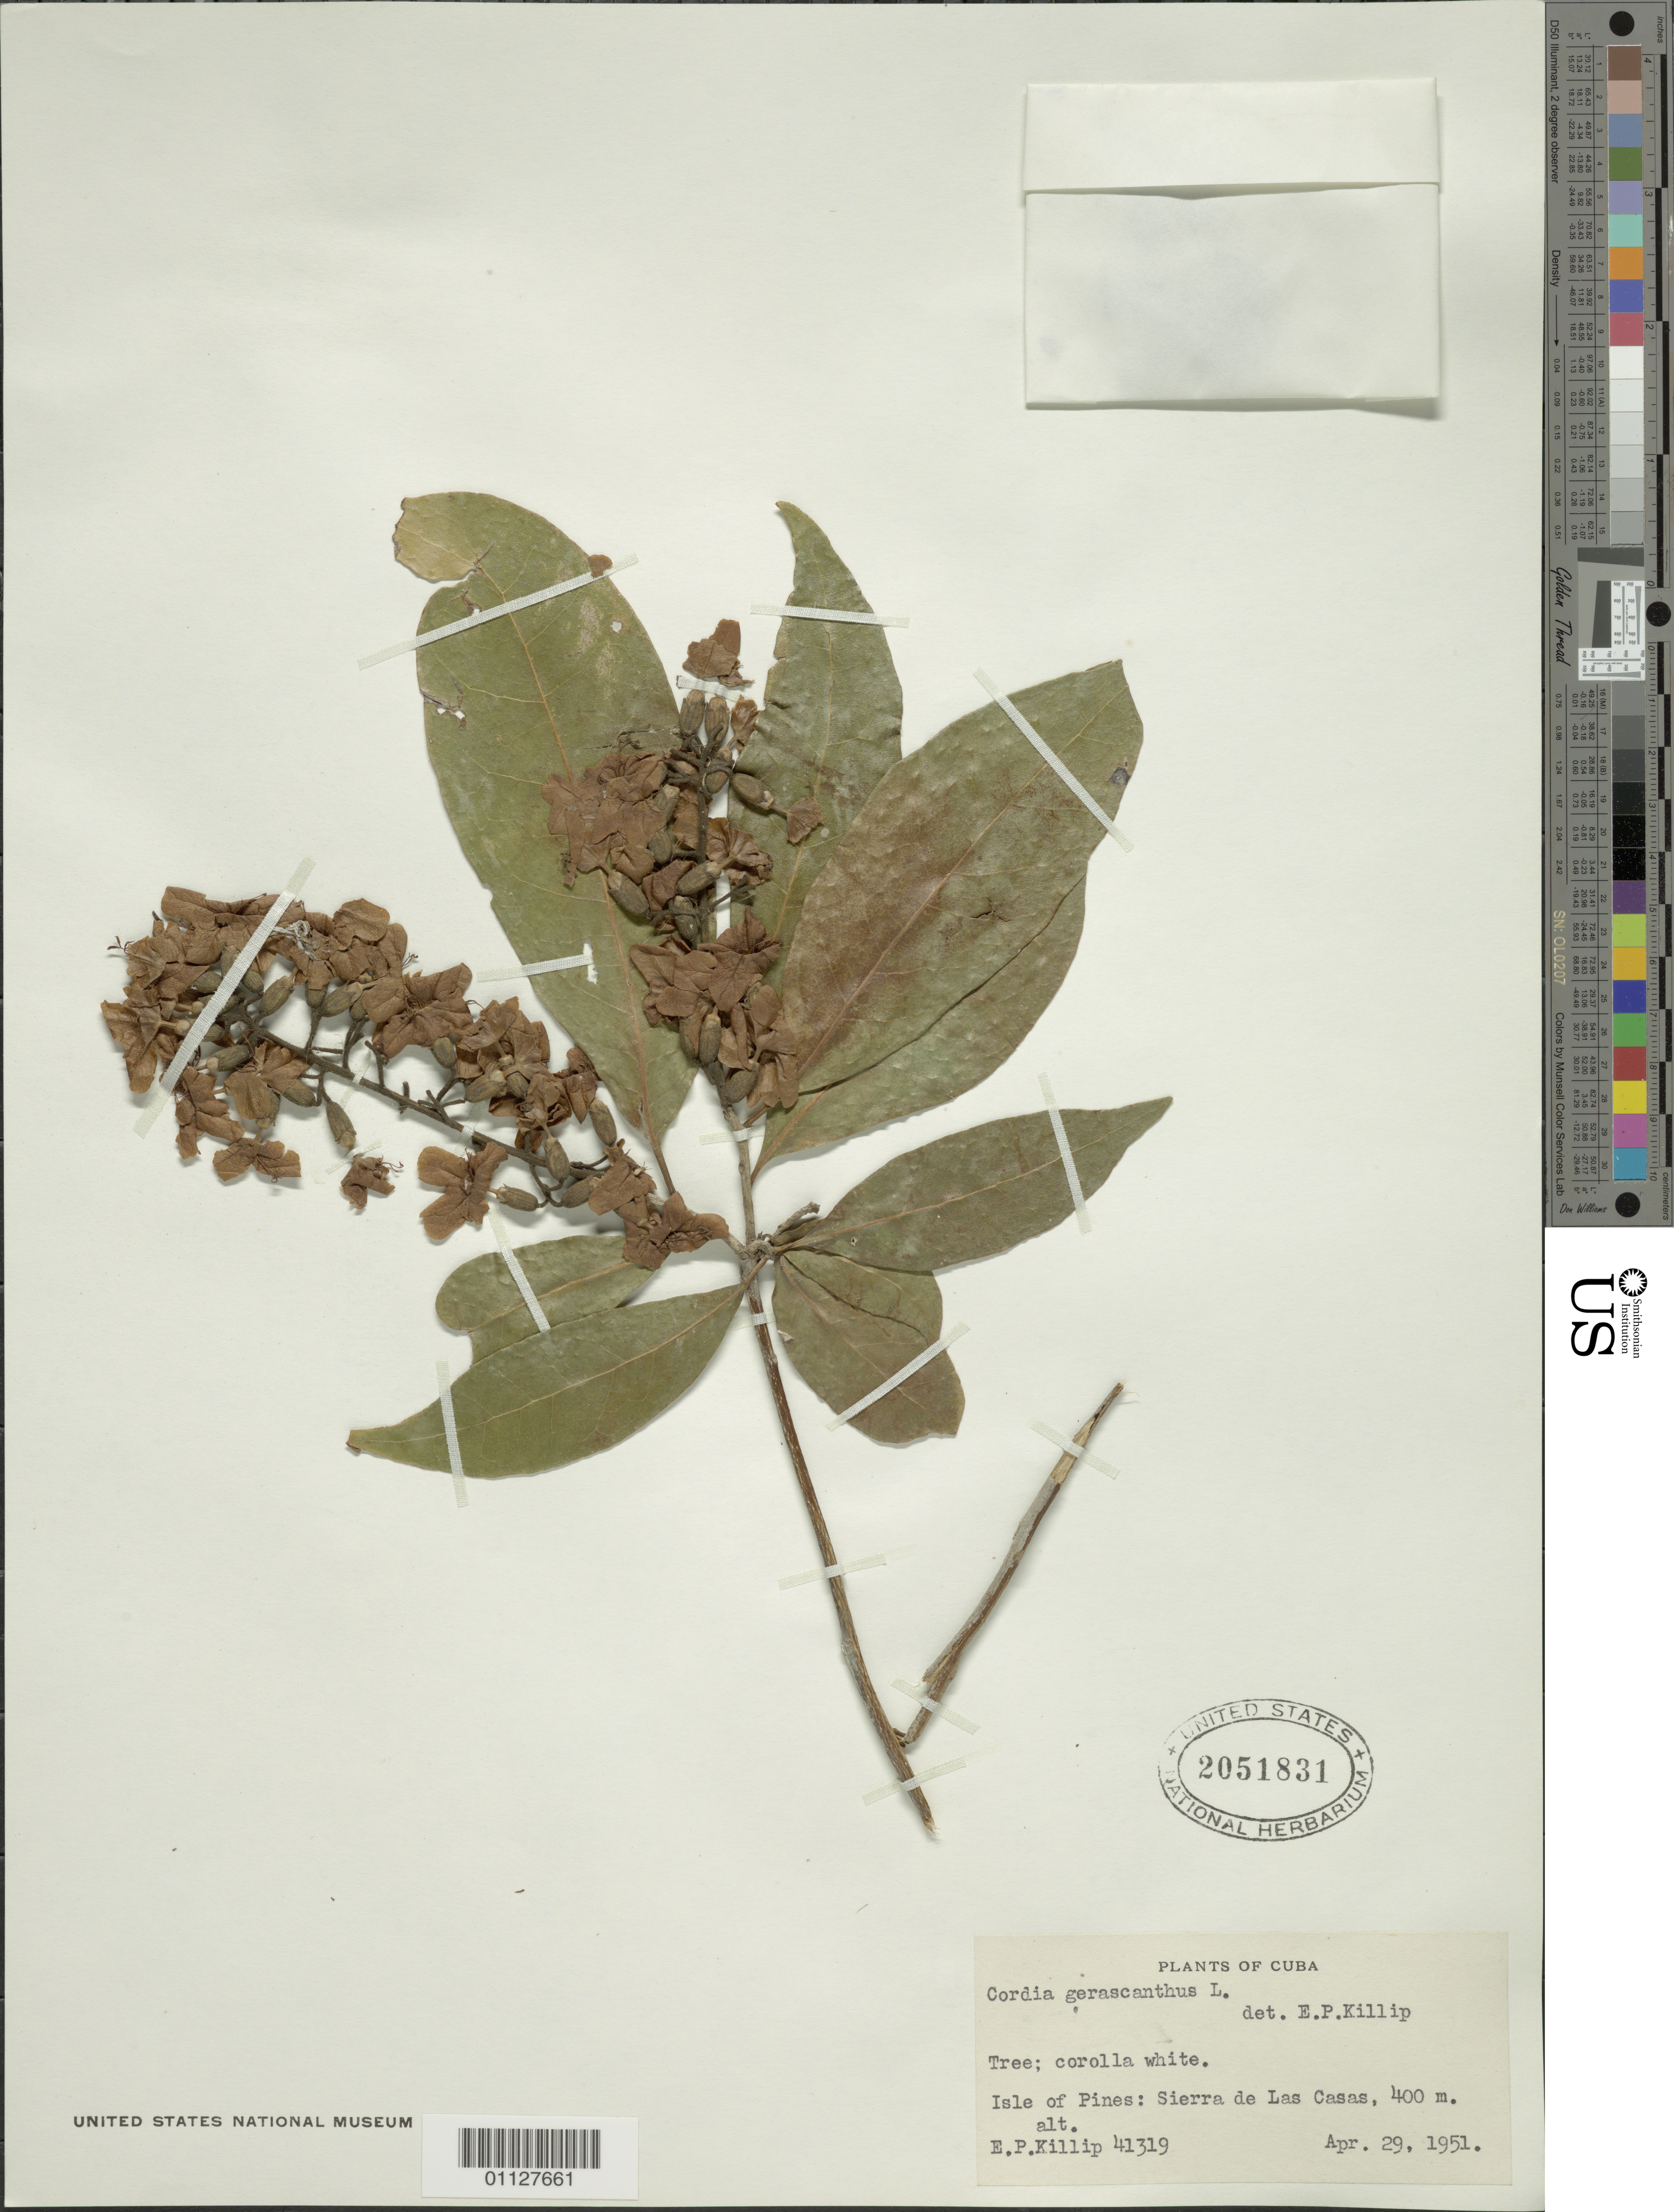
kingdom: Plantae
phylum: Tracheophyta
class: Magnoliopsida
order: Boraginales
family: Cordiaceae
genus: Cordia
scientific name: Cordia gerascanthus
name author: L.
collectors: E. P. Killip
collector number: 41319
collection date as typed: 29 Apr 1951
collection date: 1951-04-29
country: Cuba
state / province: Isla de La Juventud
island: Isla de la Juventud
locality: Sierra de Las Casas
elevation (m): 400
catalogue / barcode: US 2051831